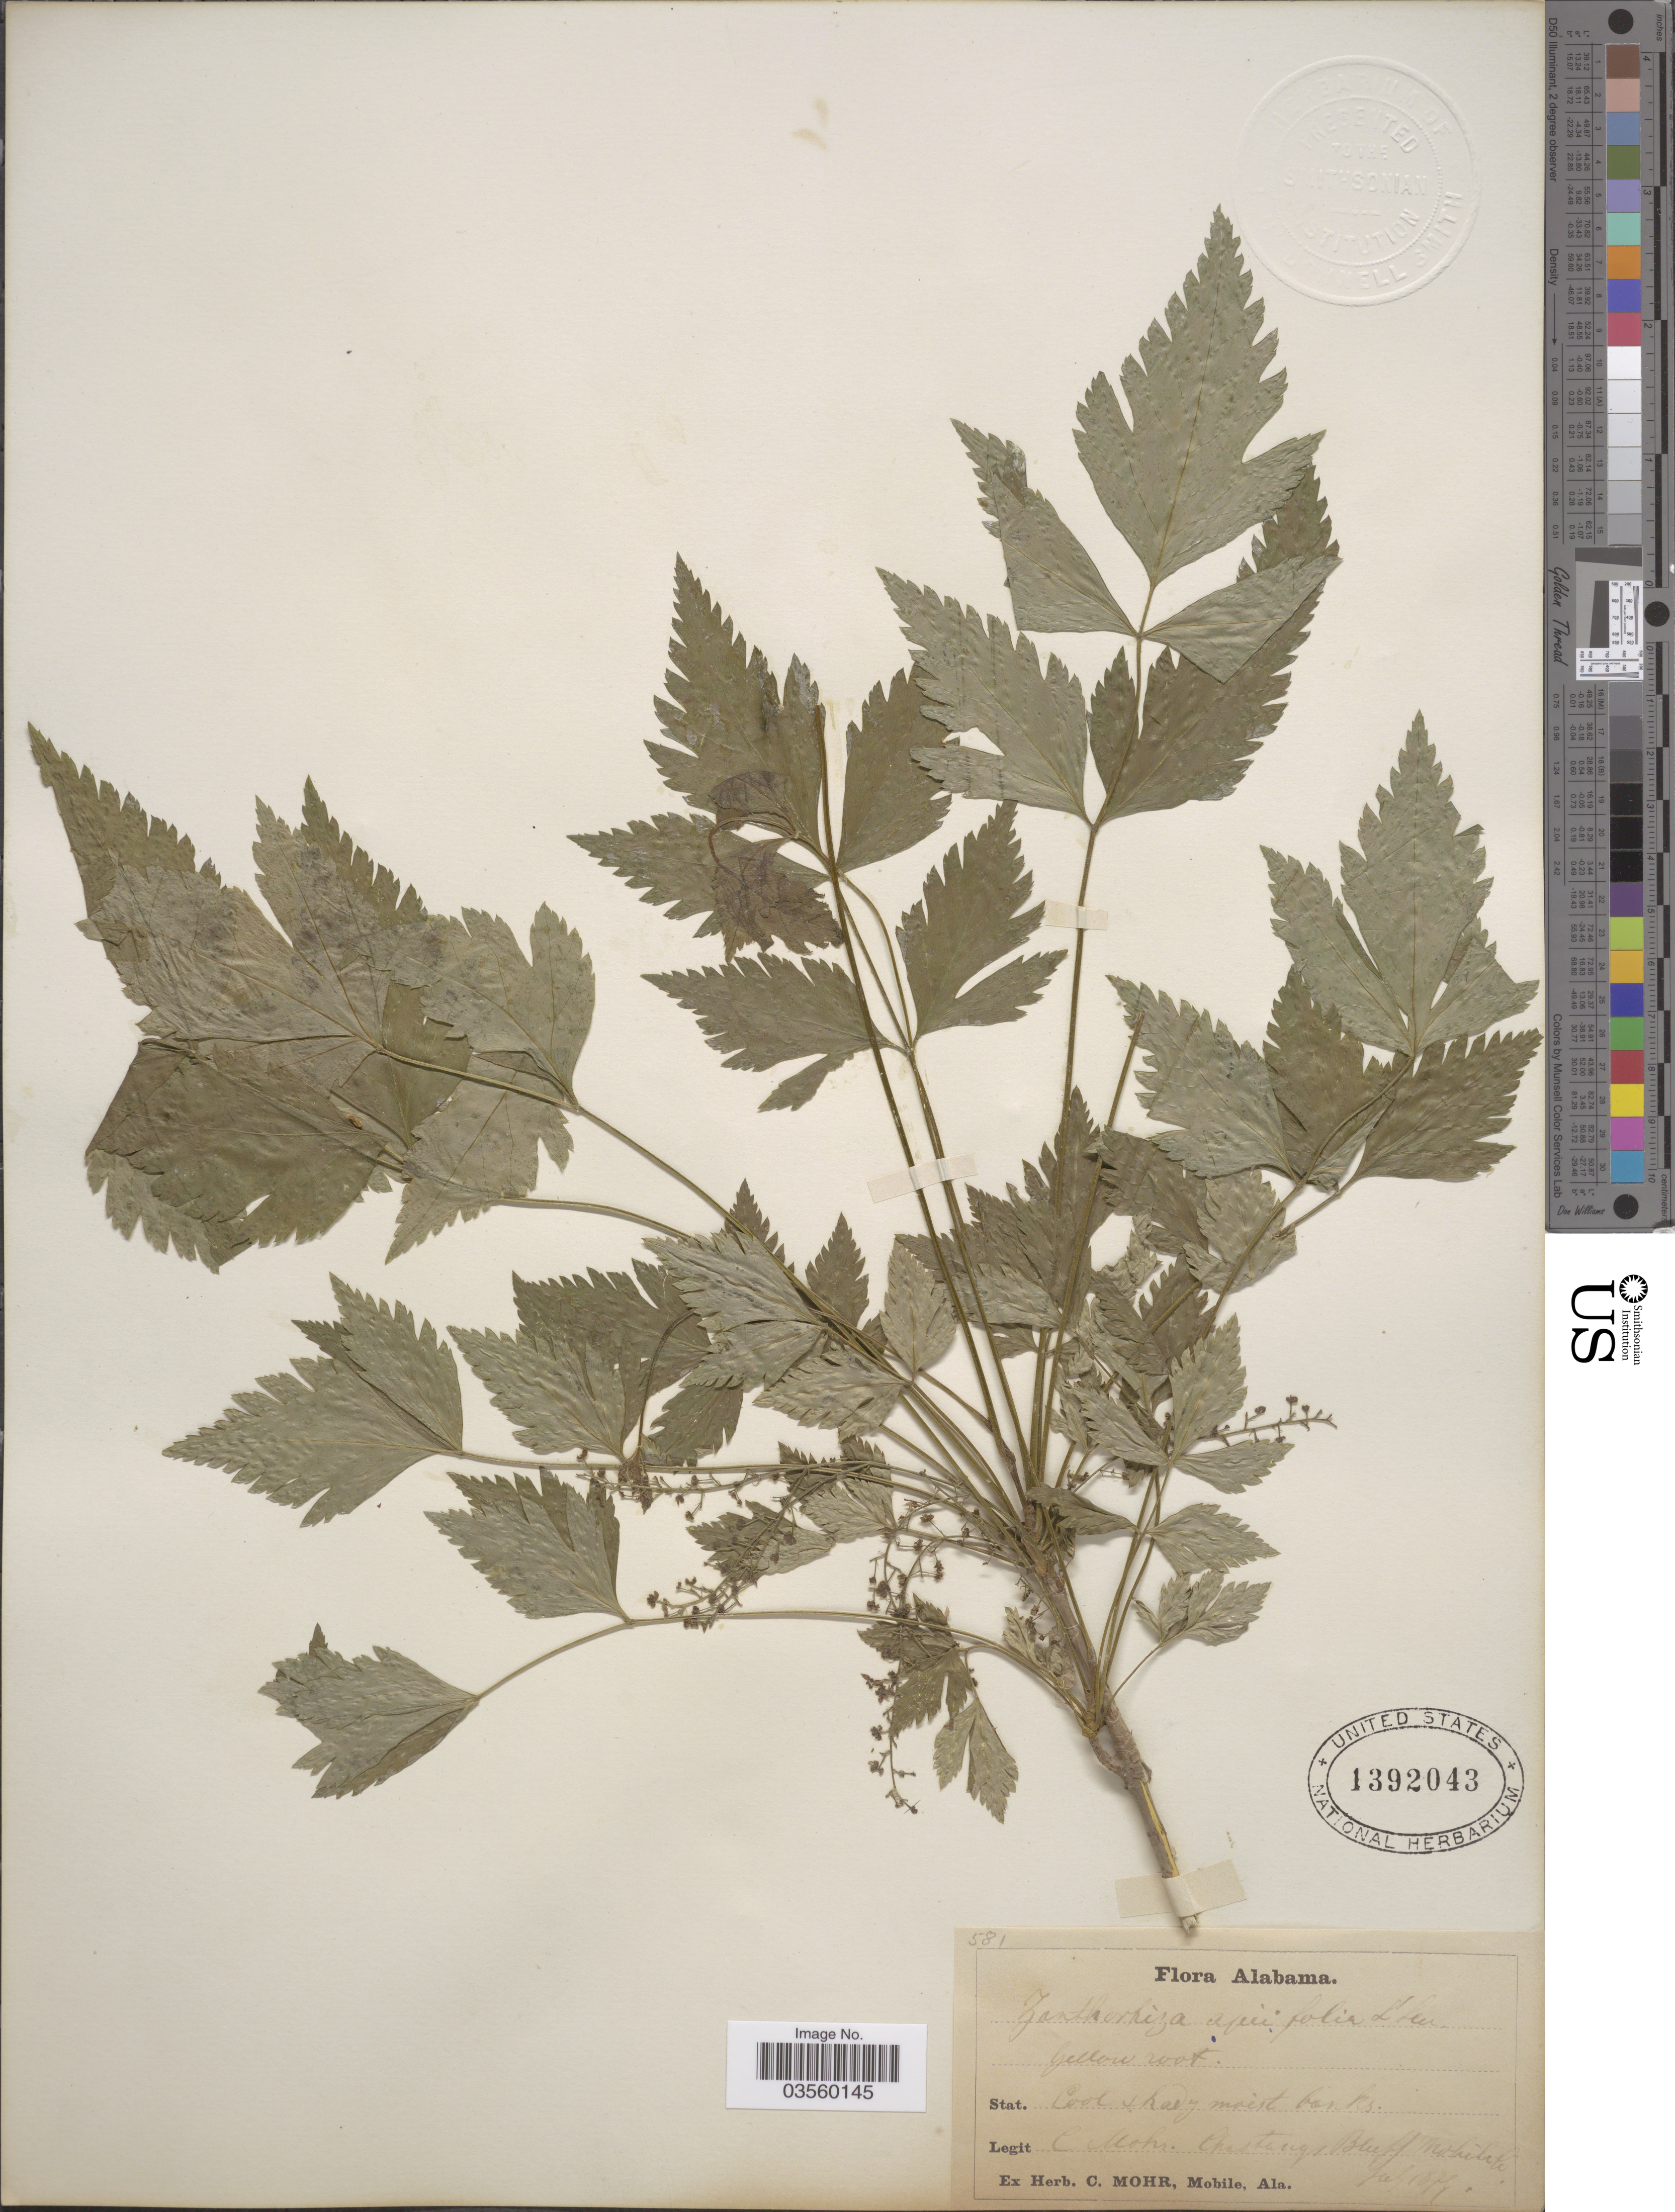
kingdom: Plantae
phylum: Tracheophyta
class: Magnoliopsida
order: Ranunculales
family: Ranunculaceae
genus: Xanthorhiza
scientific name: Xanthorhiza apiifolia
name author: L'Hér.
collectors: C. T. Mohr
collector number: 581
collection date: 1879-07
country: United States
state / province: Alabama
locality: Chastangs Bluff. Mobile Co.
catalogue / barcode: US 1392043